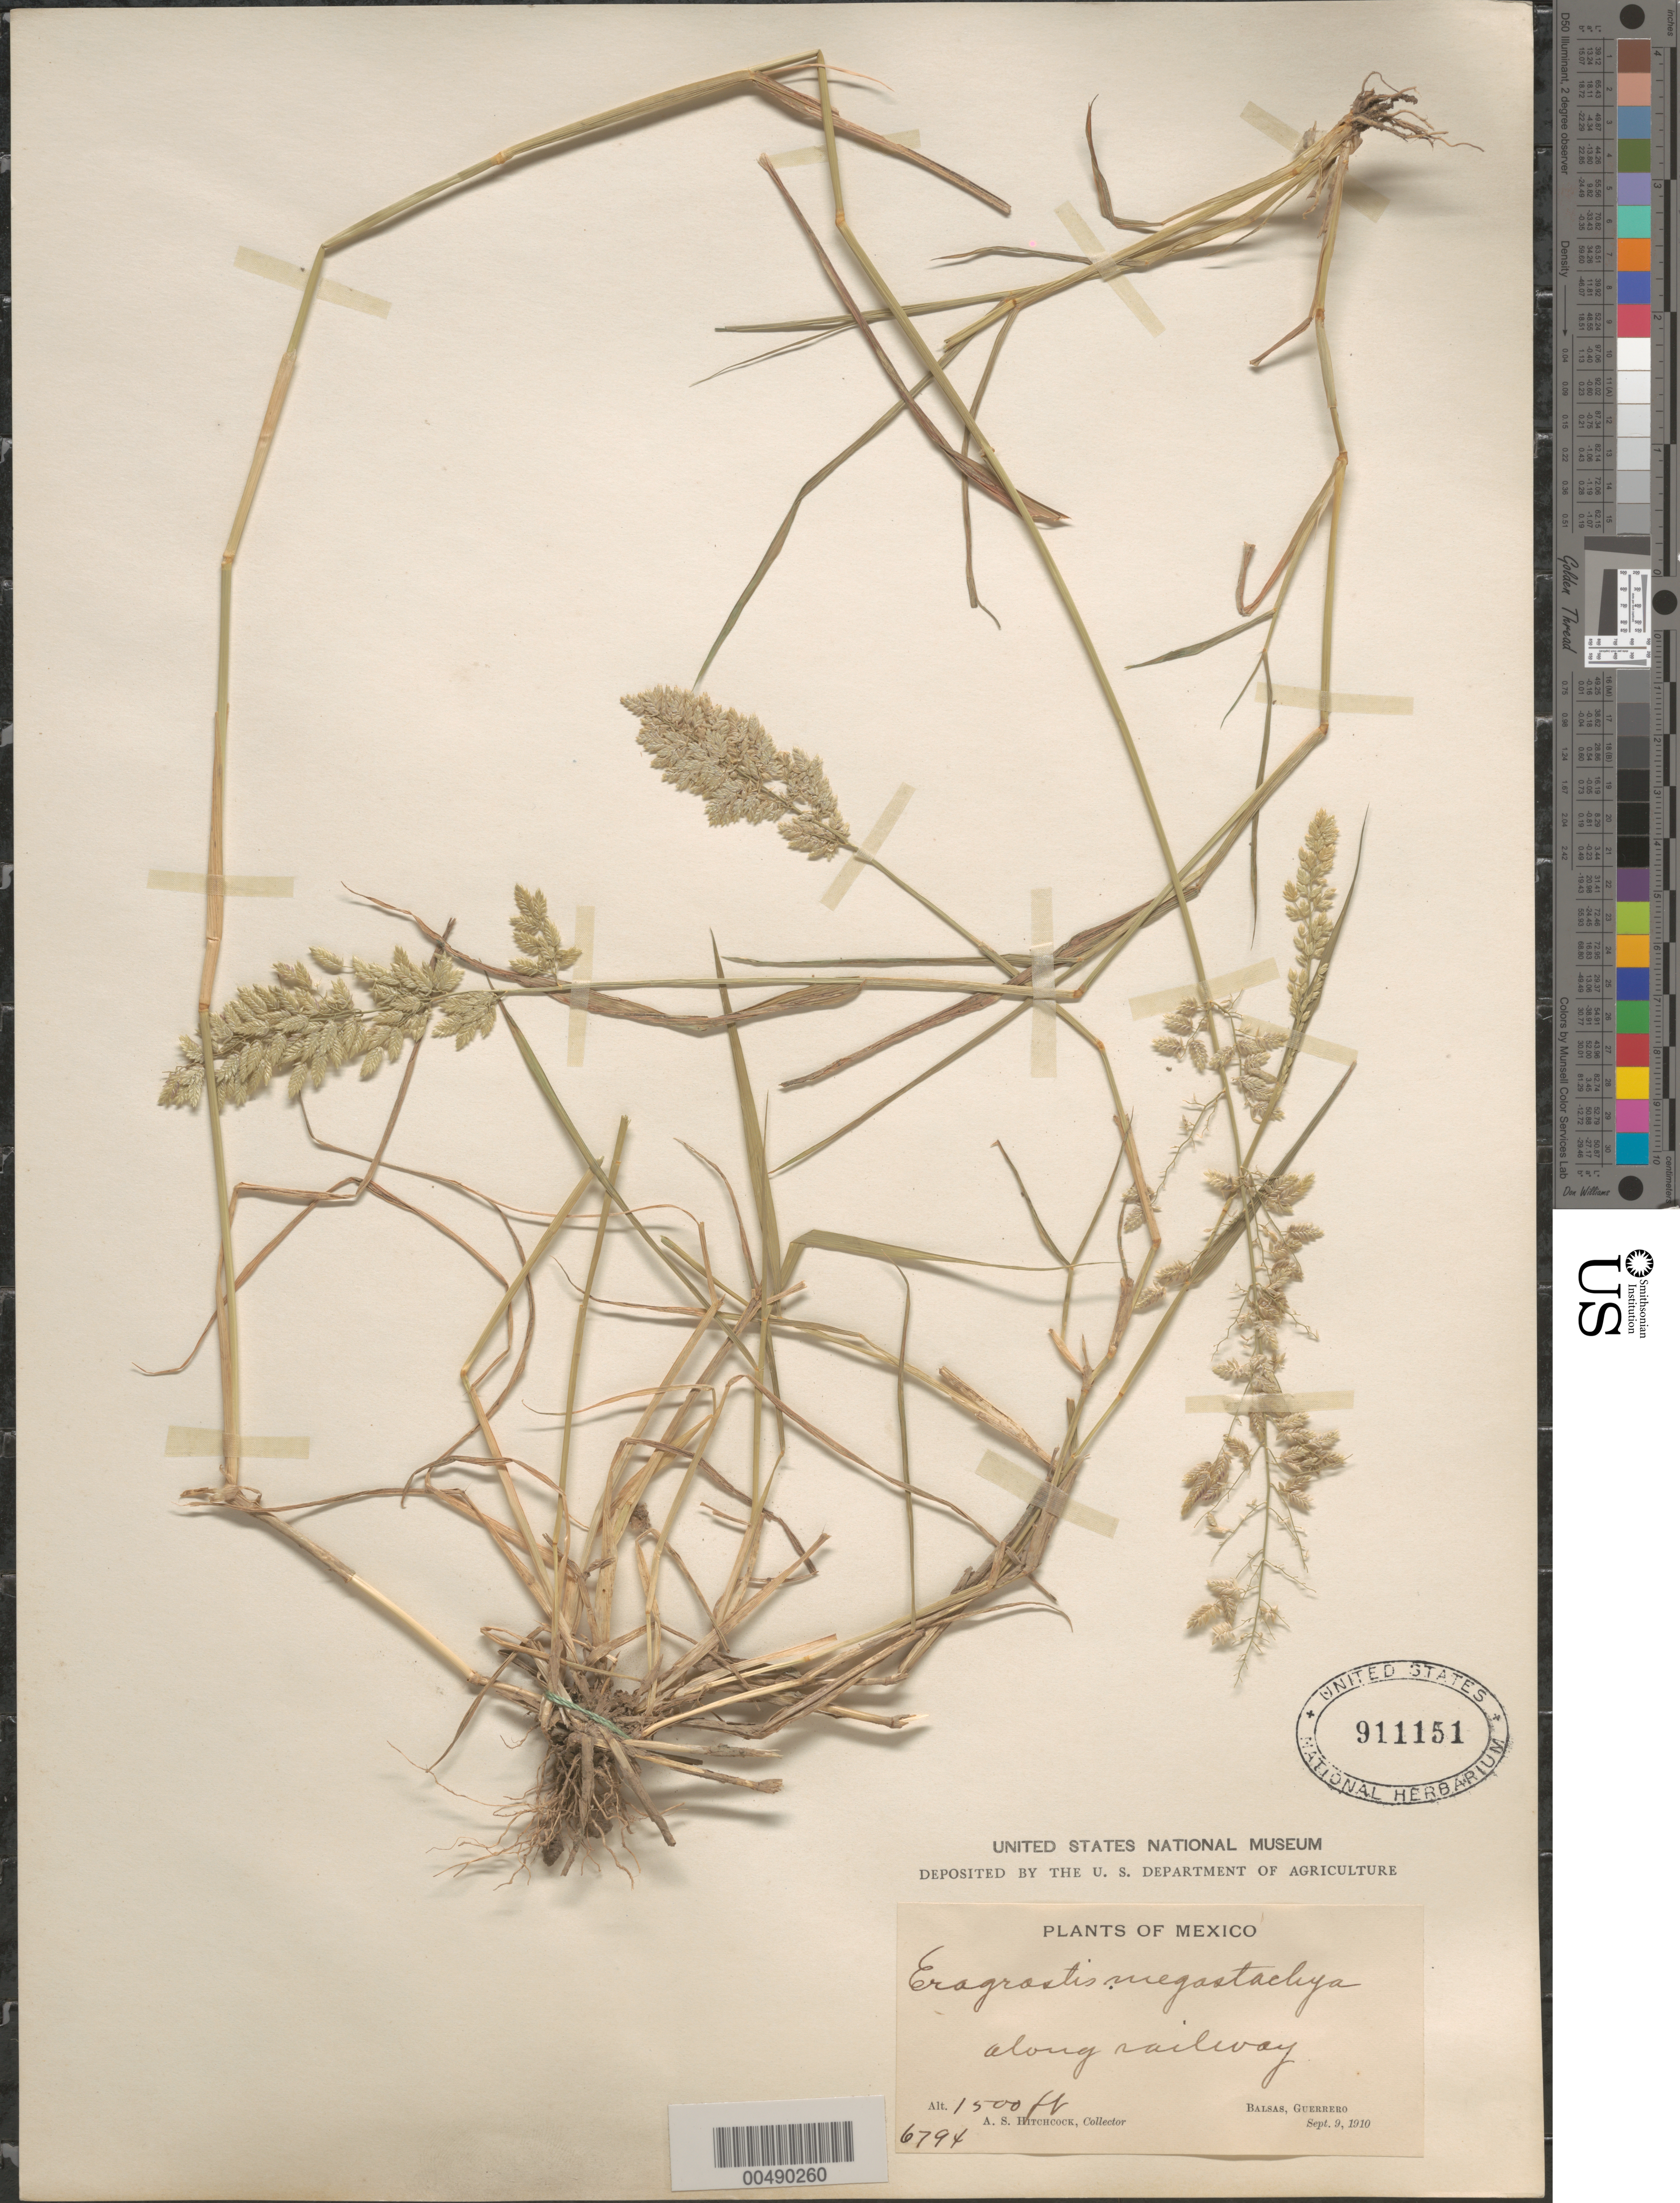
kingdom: Plantae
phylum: Tracheophyta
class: Liliopsida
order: Poales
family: Poaceae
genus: Eragrostis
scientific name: Eragrostis cilianensis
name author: (Bellardi) Vignolo ex Janch.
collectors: A. S. Hitchcock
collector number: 6794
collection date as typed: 9 Sep 1910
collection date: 1910-09-09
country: Mexico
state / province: Guerrero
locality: Balsas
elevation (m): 457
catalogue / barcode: US 911151